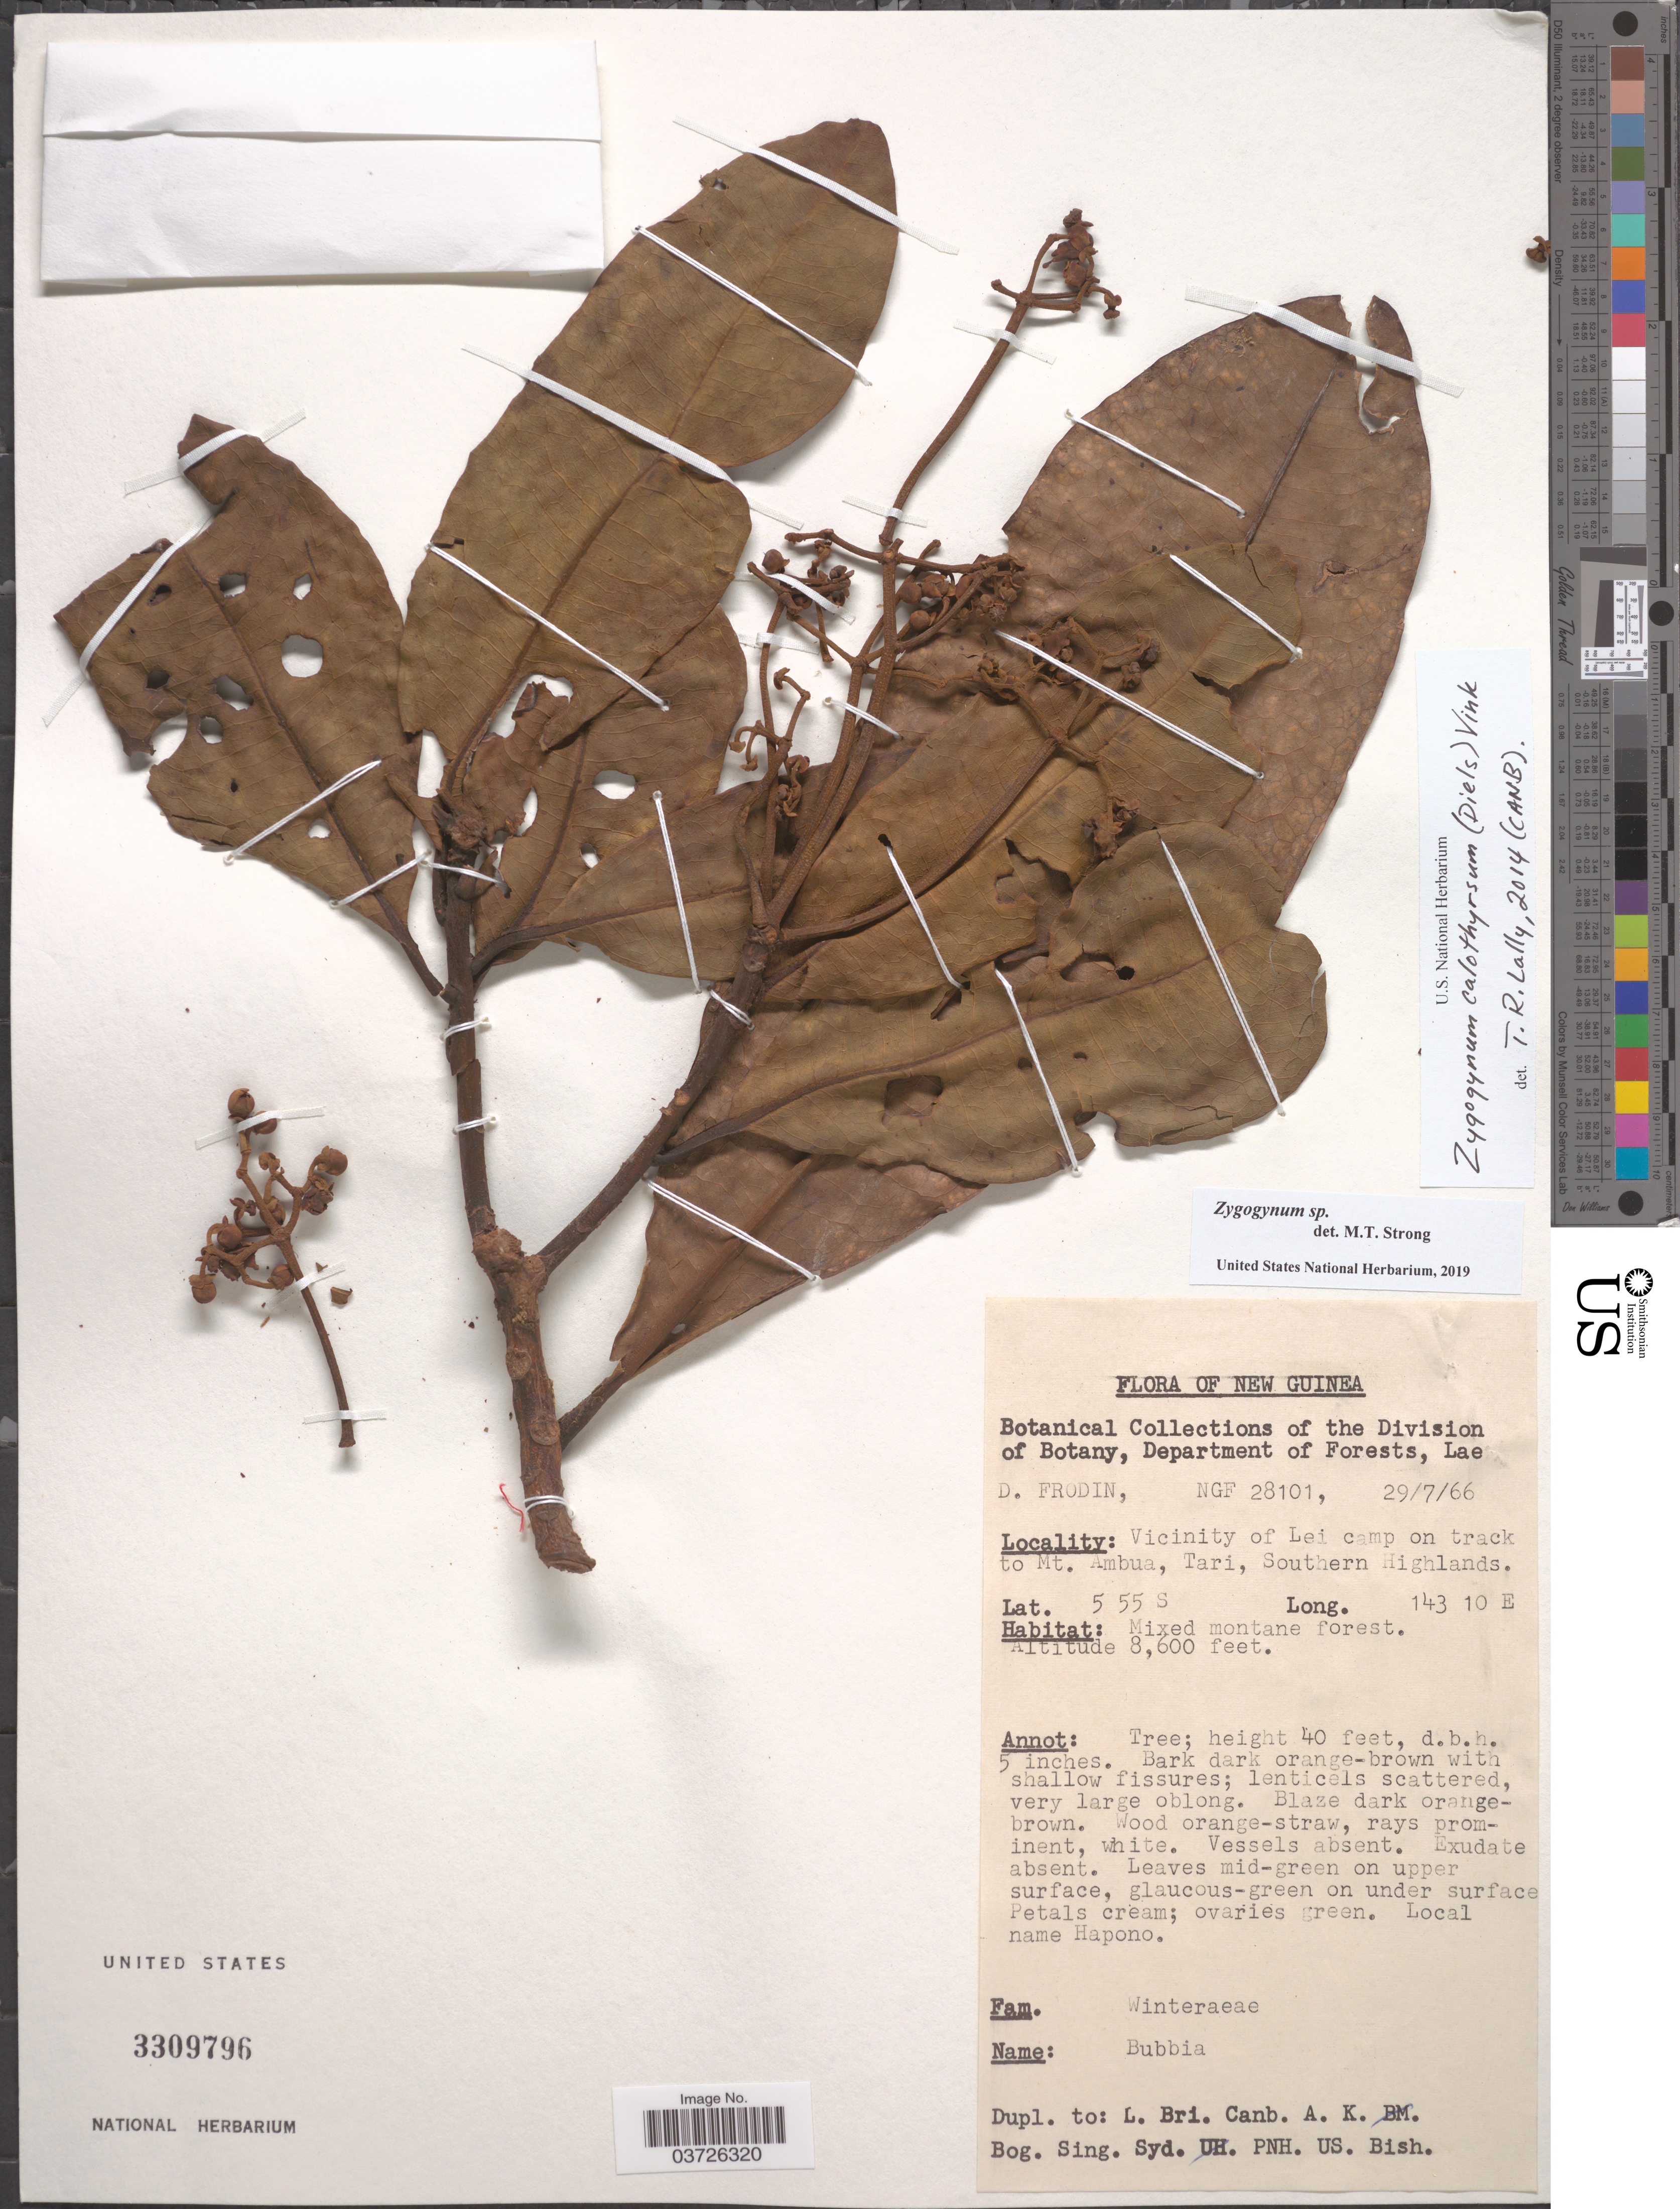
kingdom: Plantae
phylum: Tracheophyta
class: Magnoliopsida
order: Canellales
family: Winteraceae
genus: Zygogynum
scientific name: Zygogynum calothyrsum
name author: (Diels) Vink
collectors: D. G. Frodin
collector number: NGF 28101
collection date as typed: Transcribed d/m/y: 29/7/66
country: Papua New Guinea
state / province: Southern Highlands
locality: New Guinea. Vicinity of Lei camp on track to Mt. Ambua, Tari.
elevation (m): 2621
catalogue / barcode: US 3309796